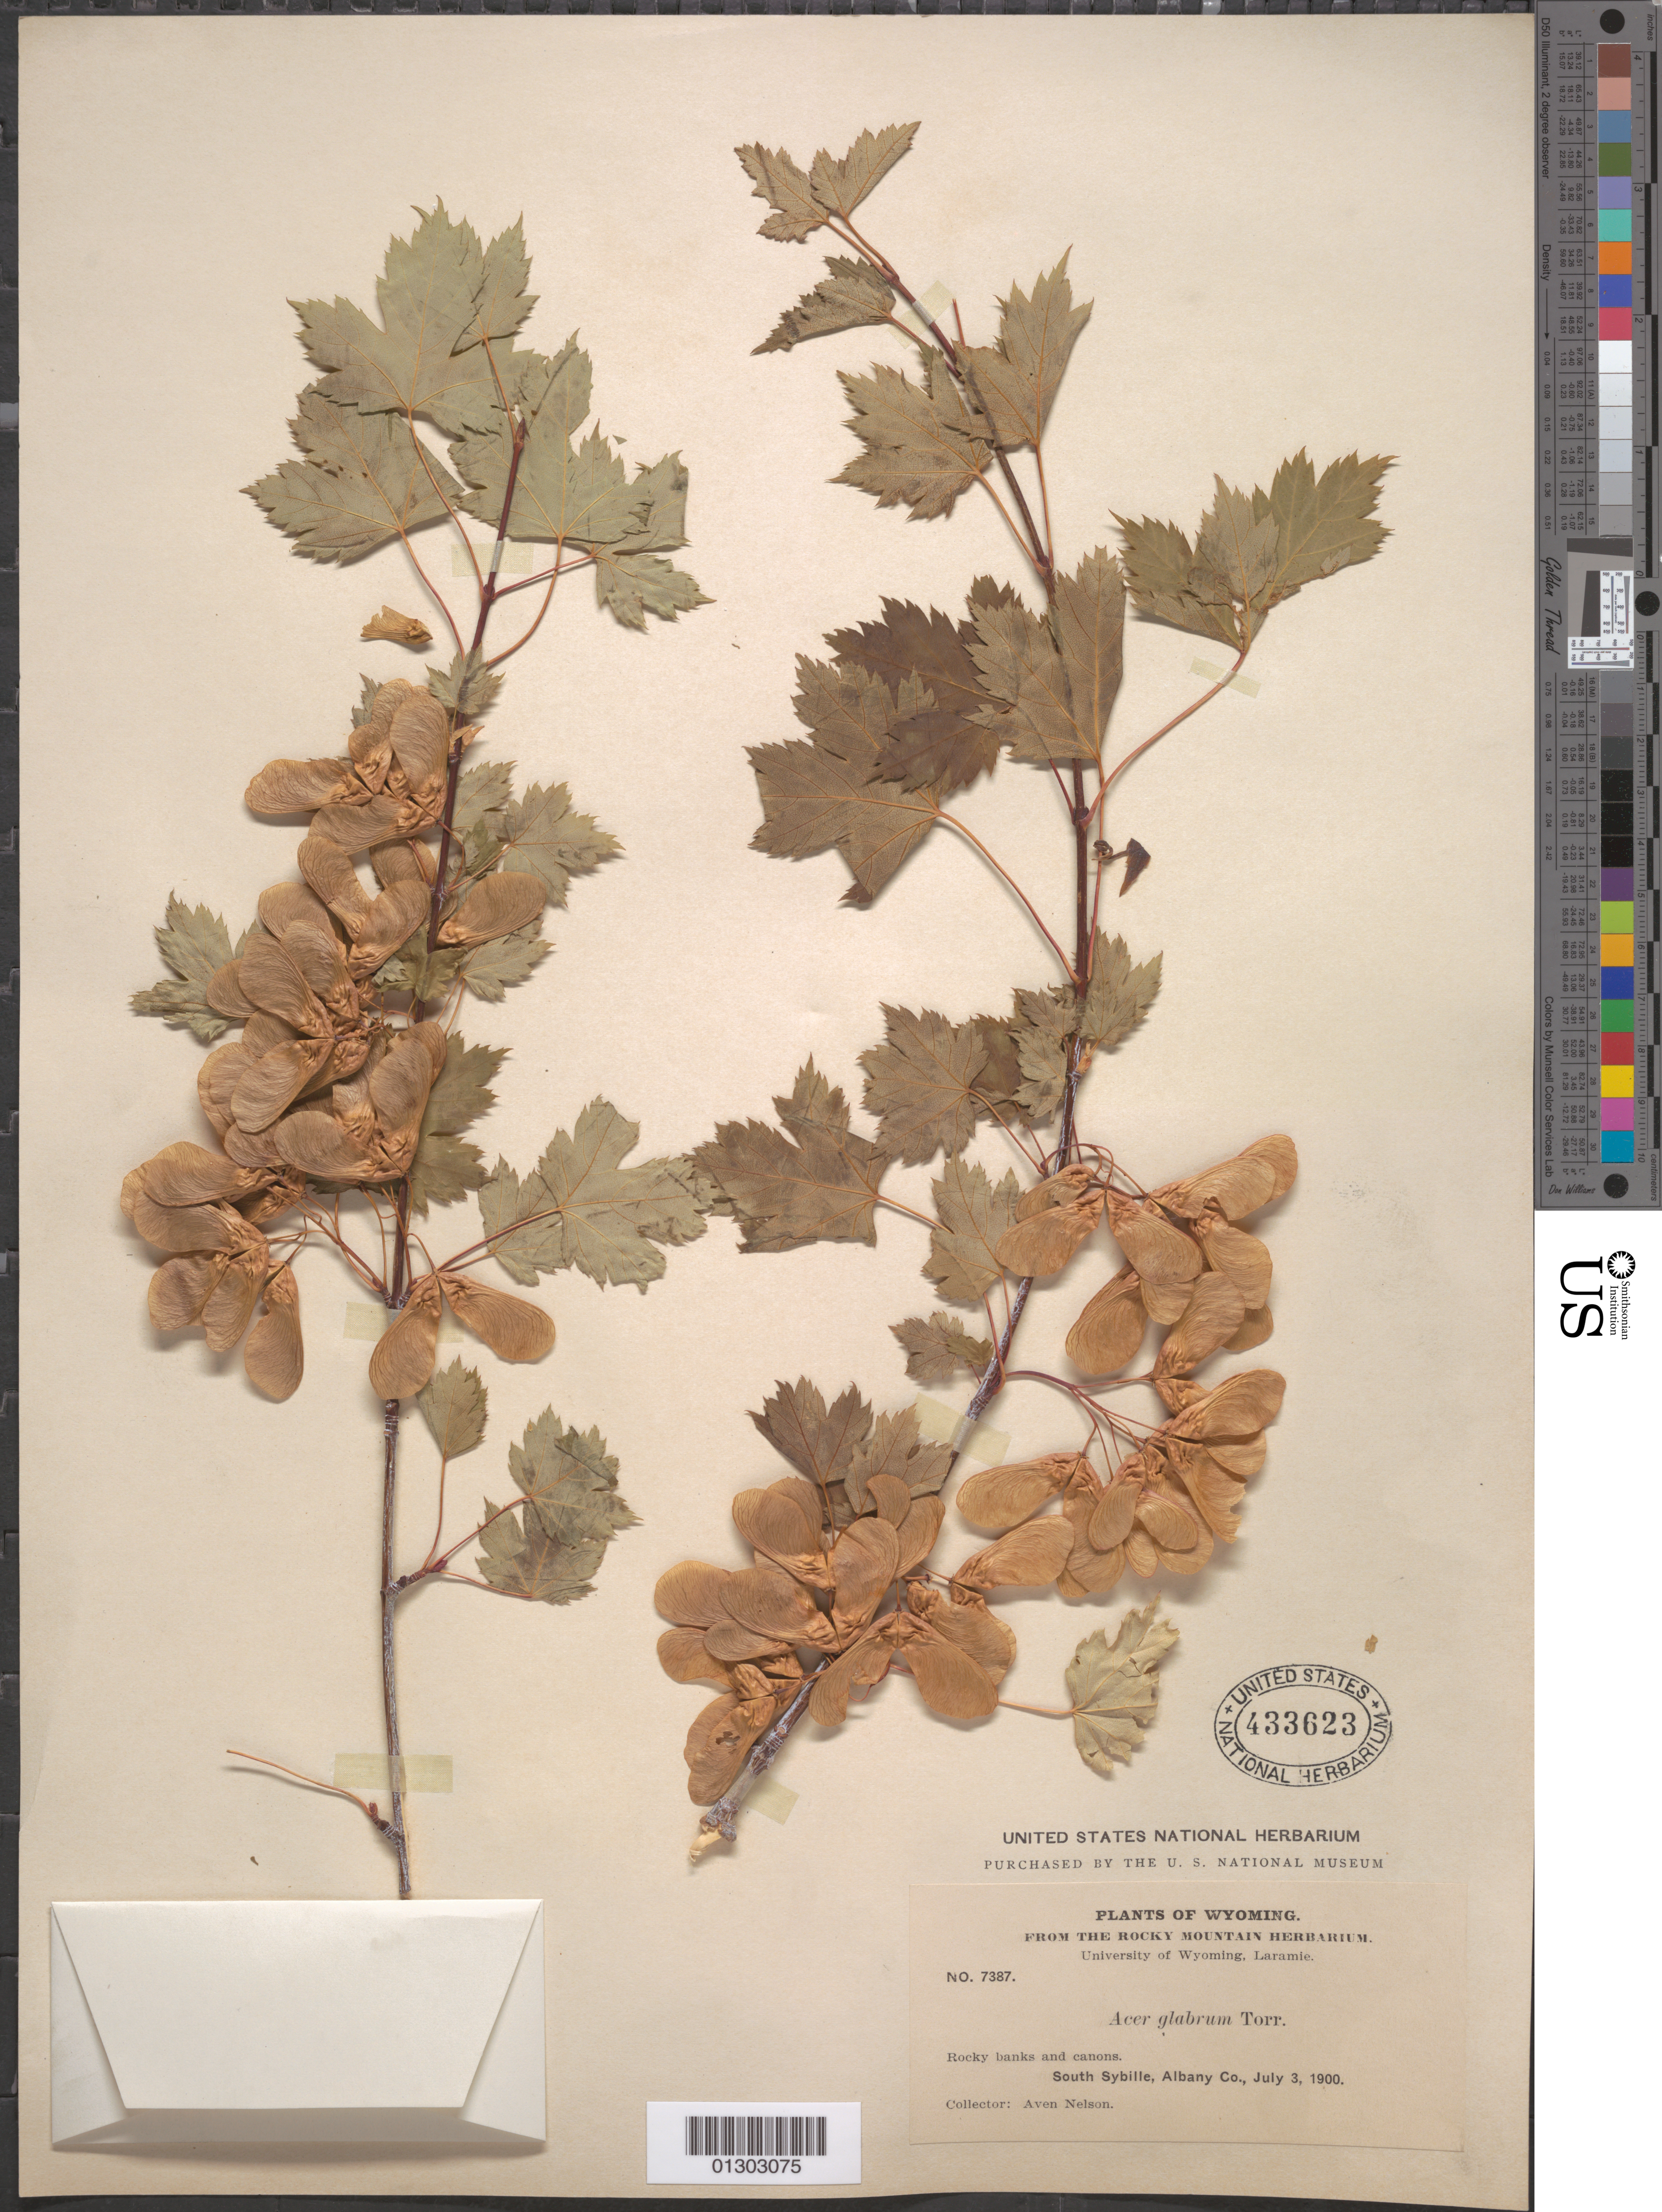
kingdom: Plantae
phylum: Tracheophyta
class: Magnoliopsida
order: Sapindales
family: Sapindaceae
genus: Acer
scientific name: Acer glabrum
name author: Torr.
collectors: A. Nelson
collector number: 7387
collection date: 1900-07-03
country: United States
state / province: Wyoming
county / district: Albany County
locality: Albany County, South Sybille.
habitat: Rocky banks and canyons.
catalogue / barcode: US 433623